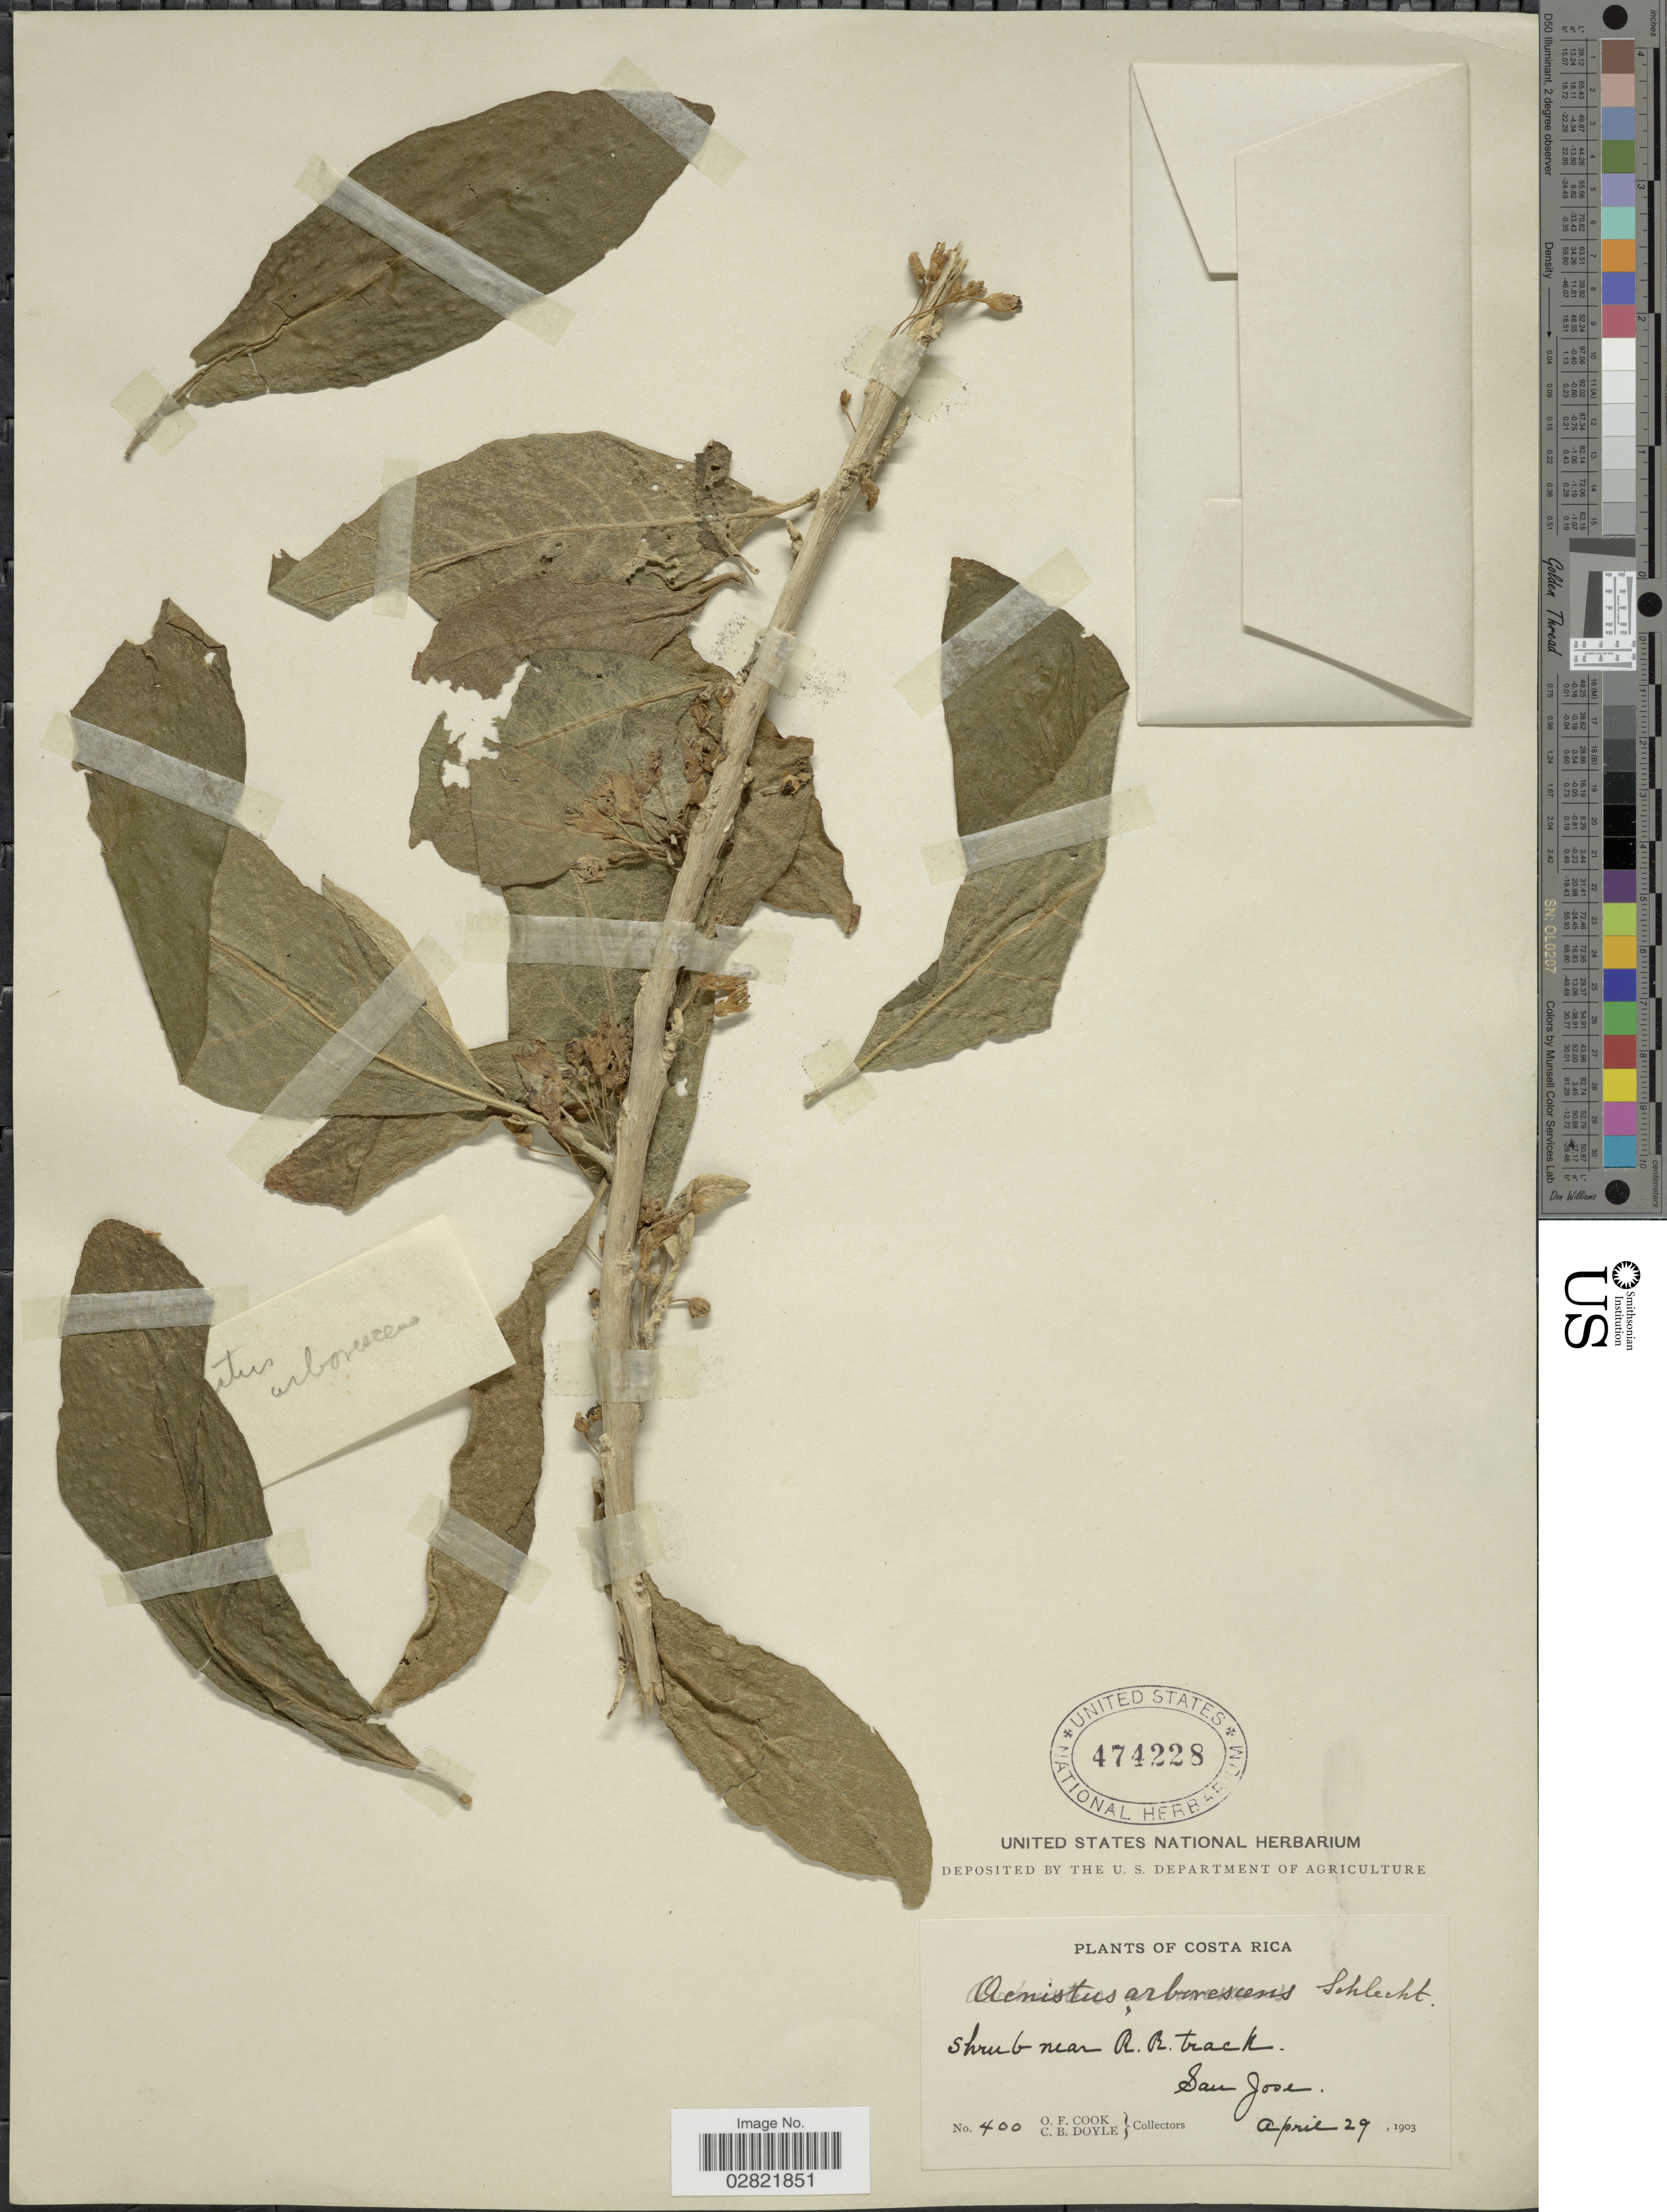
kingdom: Plantae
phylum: Tracheophyta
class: Magnoliopsida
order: Solanales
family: Solanaceae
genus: Acnistus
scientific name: Acnistus arborescens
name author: (L.) Schltdl.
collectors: O. F. Cook & C. Doyle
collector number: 400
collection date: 1903-04-29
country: Costa Rica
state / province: San José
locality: Shrub near R.R. track.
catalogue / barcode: US 474228